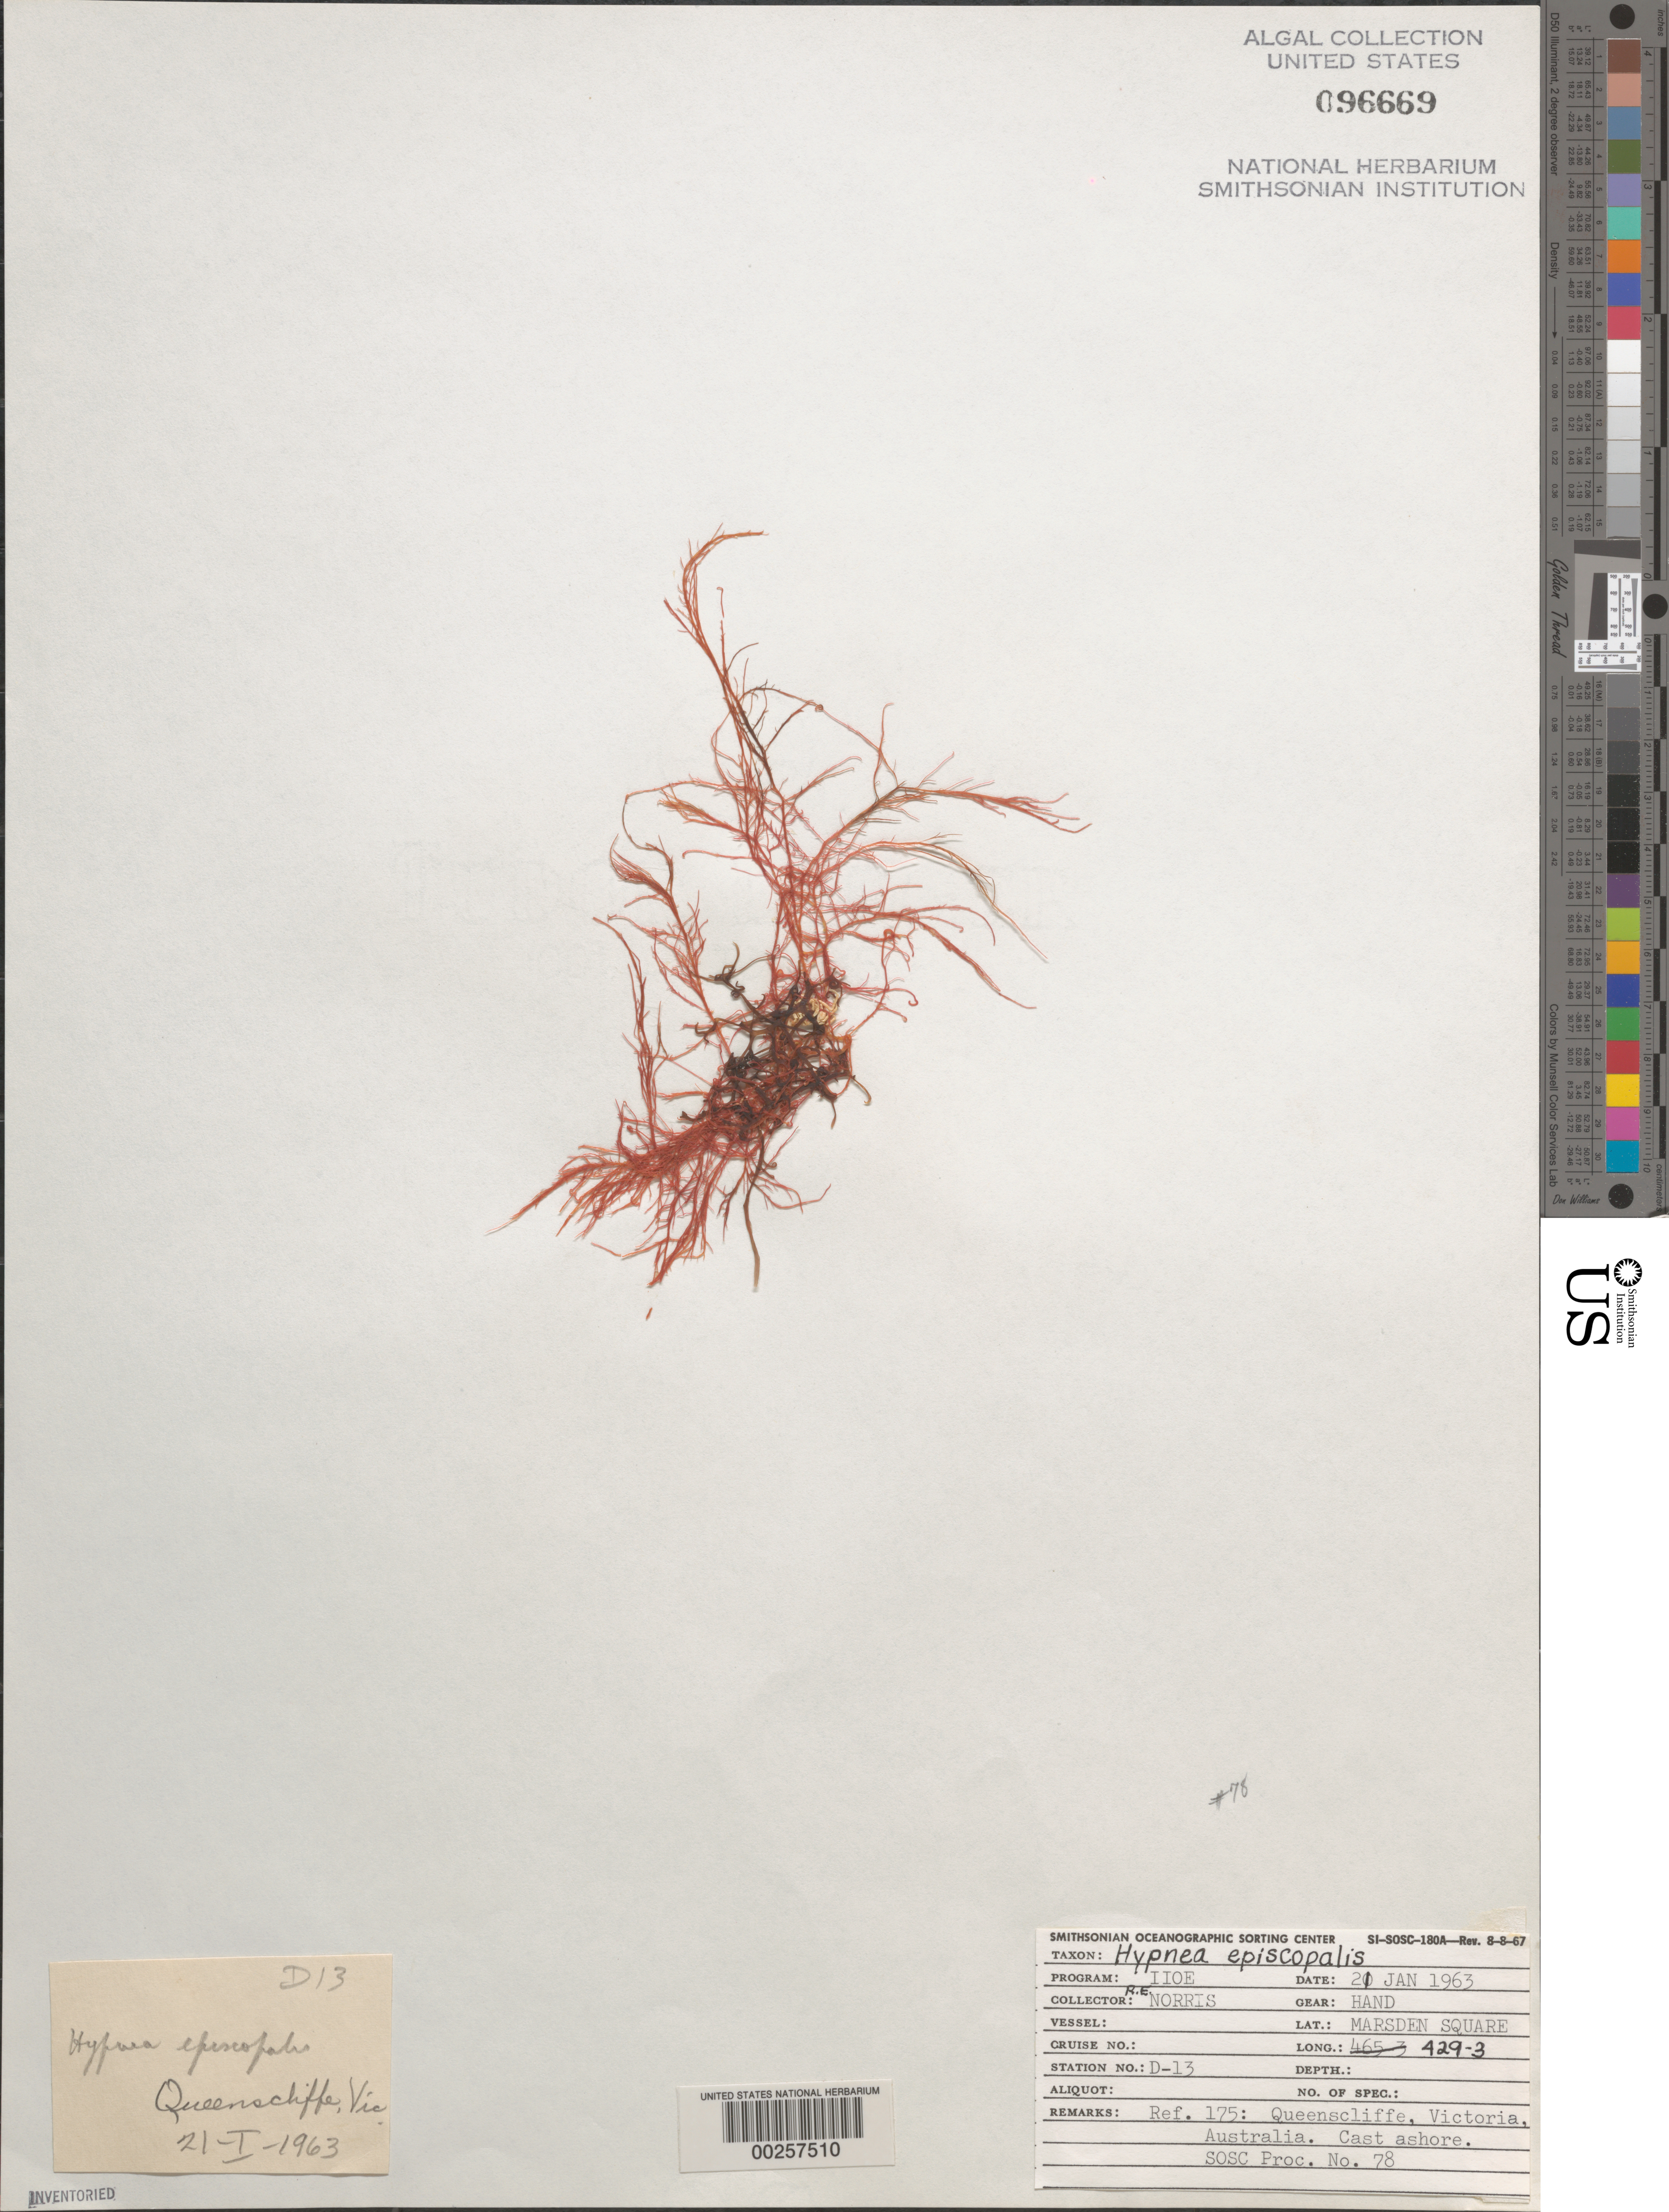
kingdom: Plantae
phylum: Rhodophyta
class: Florideophyceae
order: Gigartinales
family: Cystocloniaceae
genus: Hypnea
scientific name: Hypnea ramentacea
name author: (C. Agardh) J. Agardh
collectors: R. E. Norris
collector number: Station D-13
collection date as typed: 21 Jan 1963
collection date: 1963-01-21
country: Australia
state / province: Victoria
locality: Queenscliffe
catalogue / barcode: US 96669